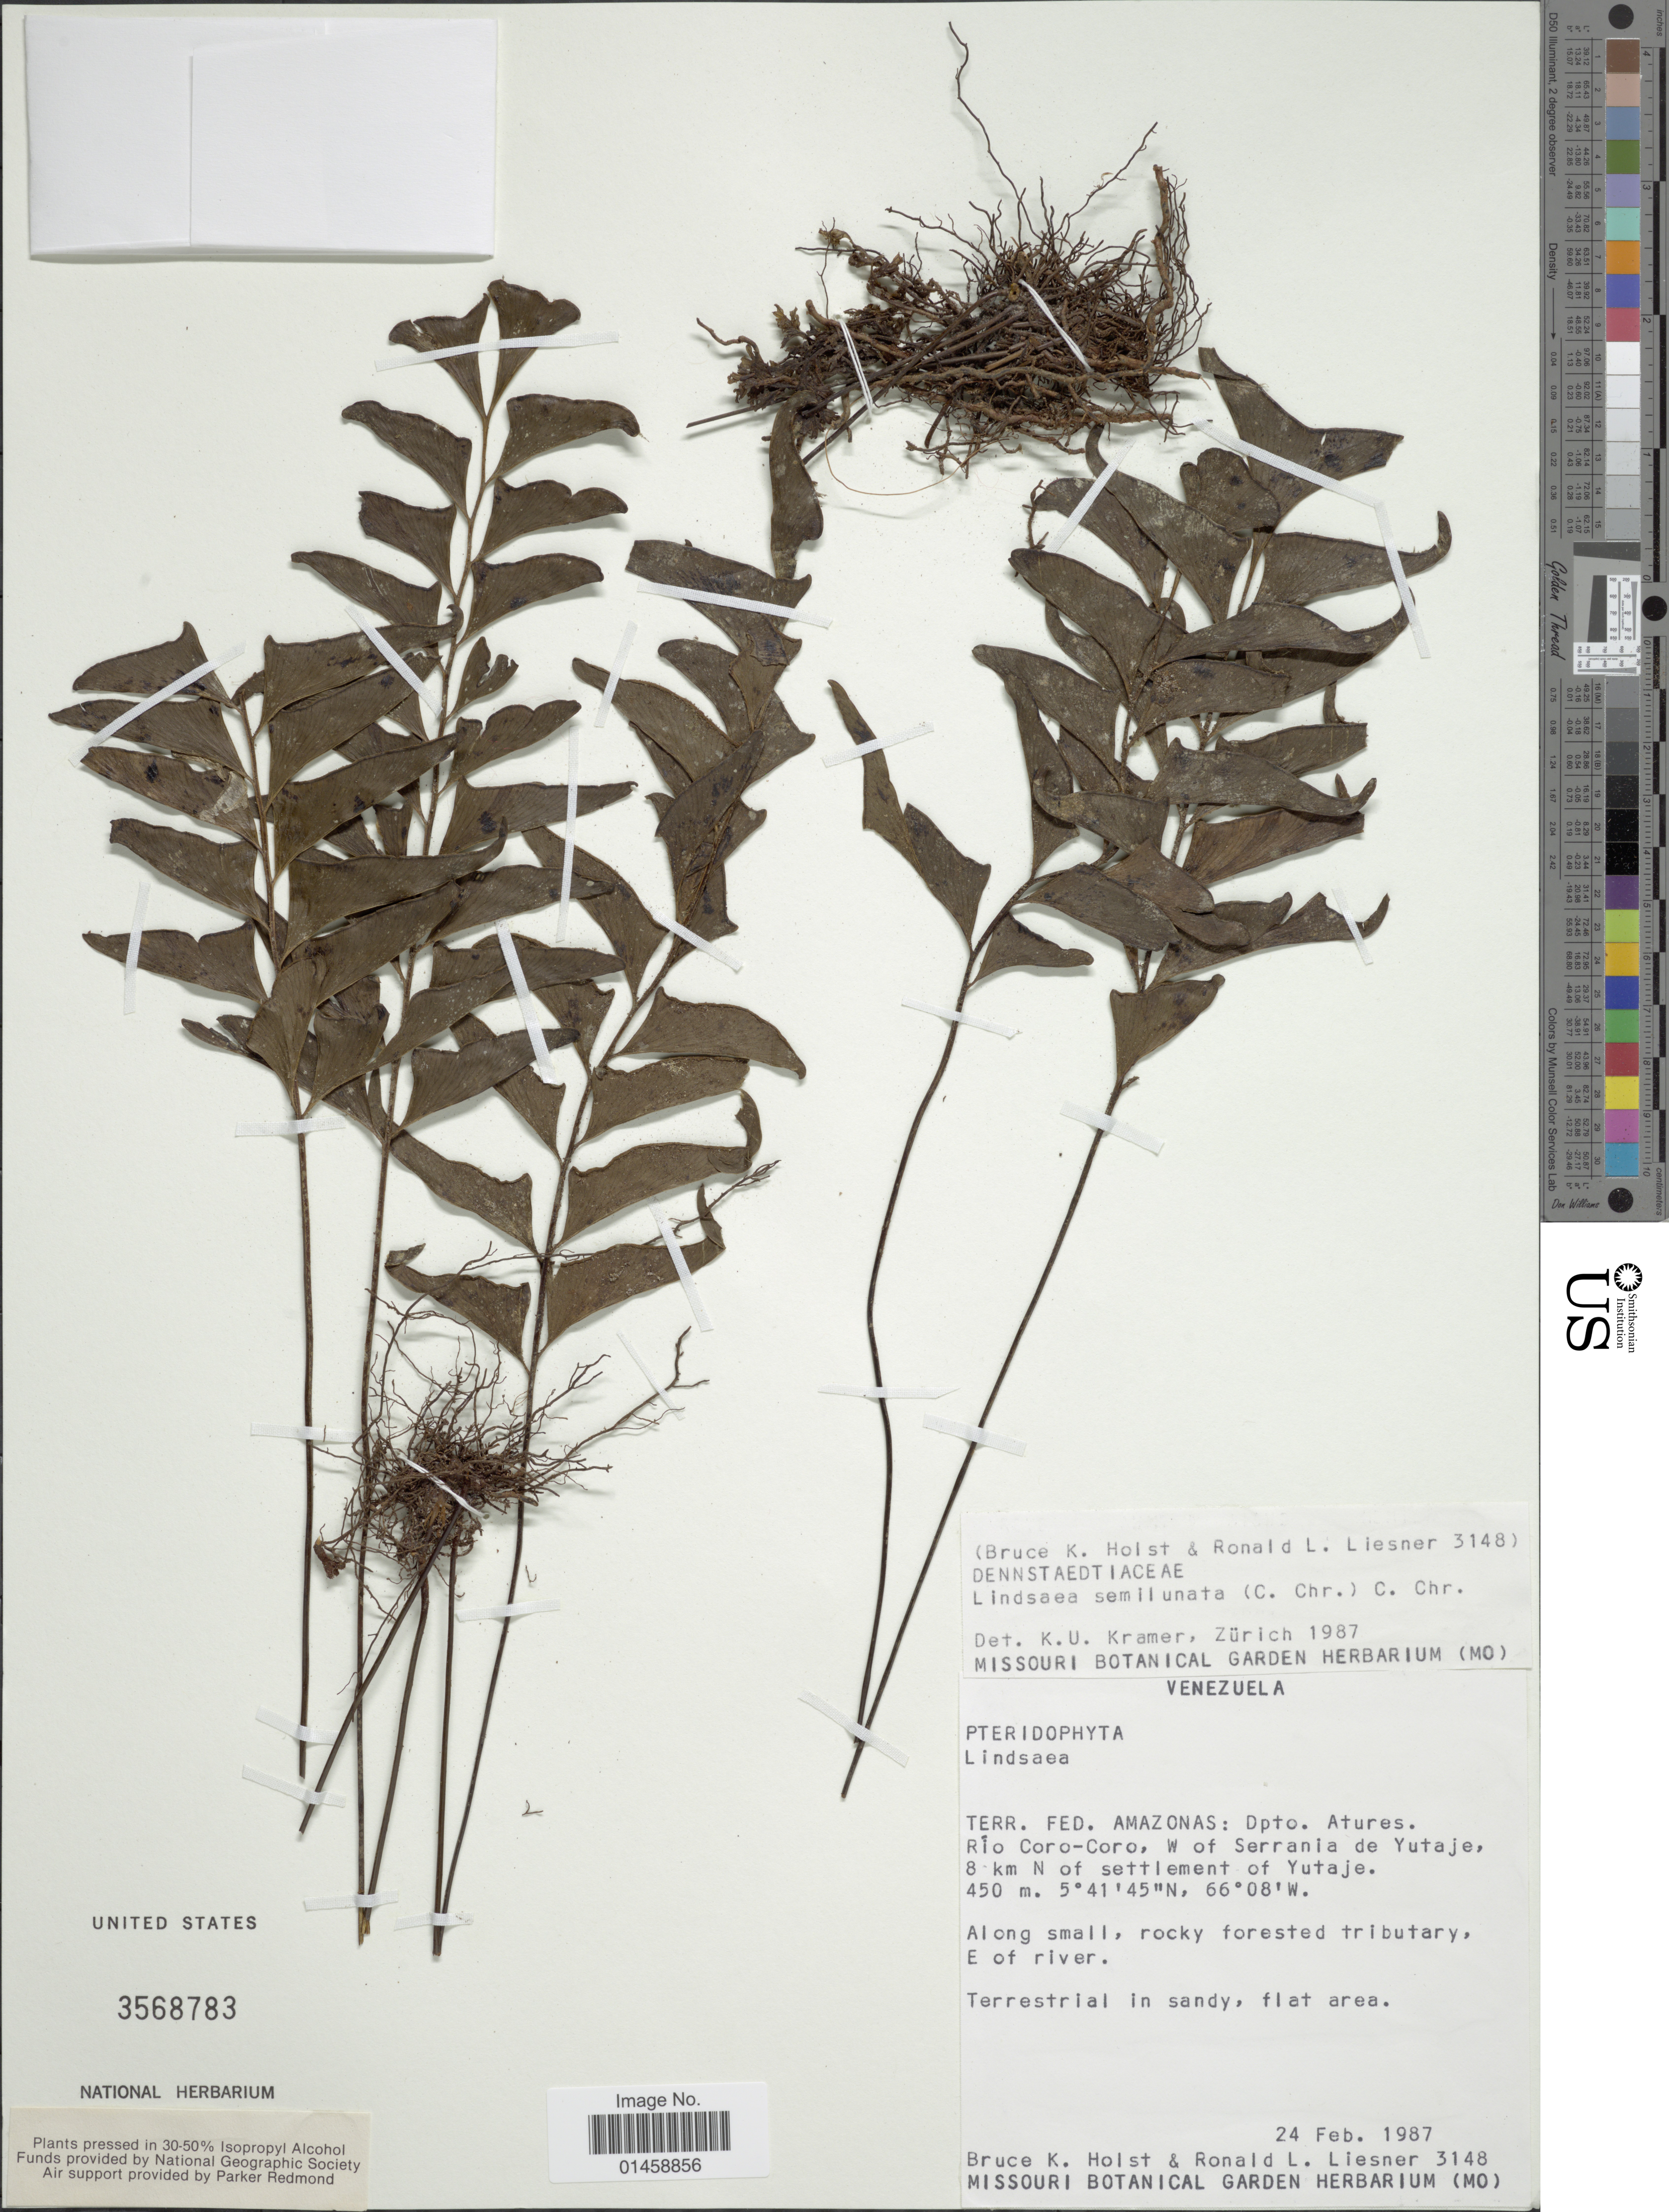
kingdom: Plantae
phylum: Tracheophyta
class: Polypodiopsida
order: Polypodiales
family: Lindsaeaceae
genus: Lindsaea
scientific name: Lindsaea semilunata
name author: (C. Chr.) C. Chr.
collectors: B. Holst & R. L. Liesner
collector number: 3148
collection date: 1987-02-24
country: Venezuela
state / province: Amazonas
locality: Terr. Fed. Amazonas: Dpto. Atures. Rio Coro-Coro, W of Serrania de Yutaje, 8km N of settlement of Yutaje. 450 m.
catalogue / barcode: US 3568783